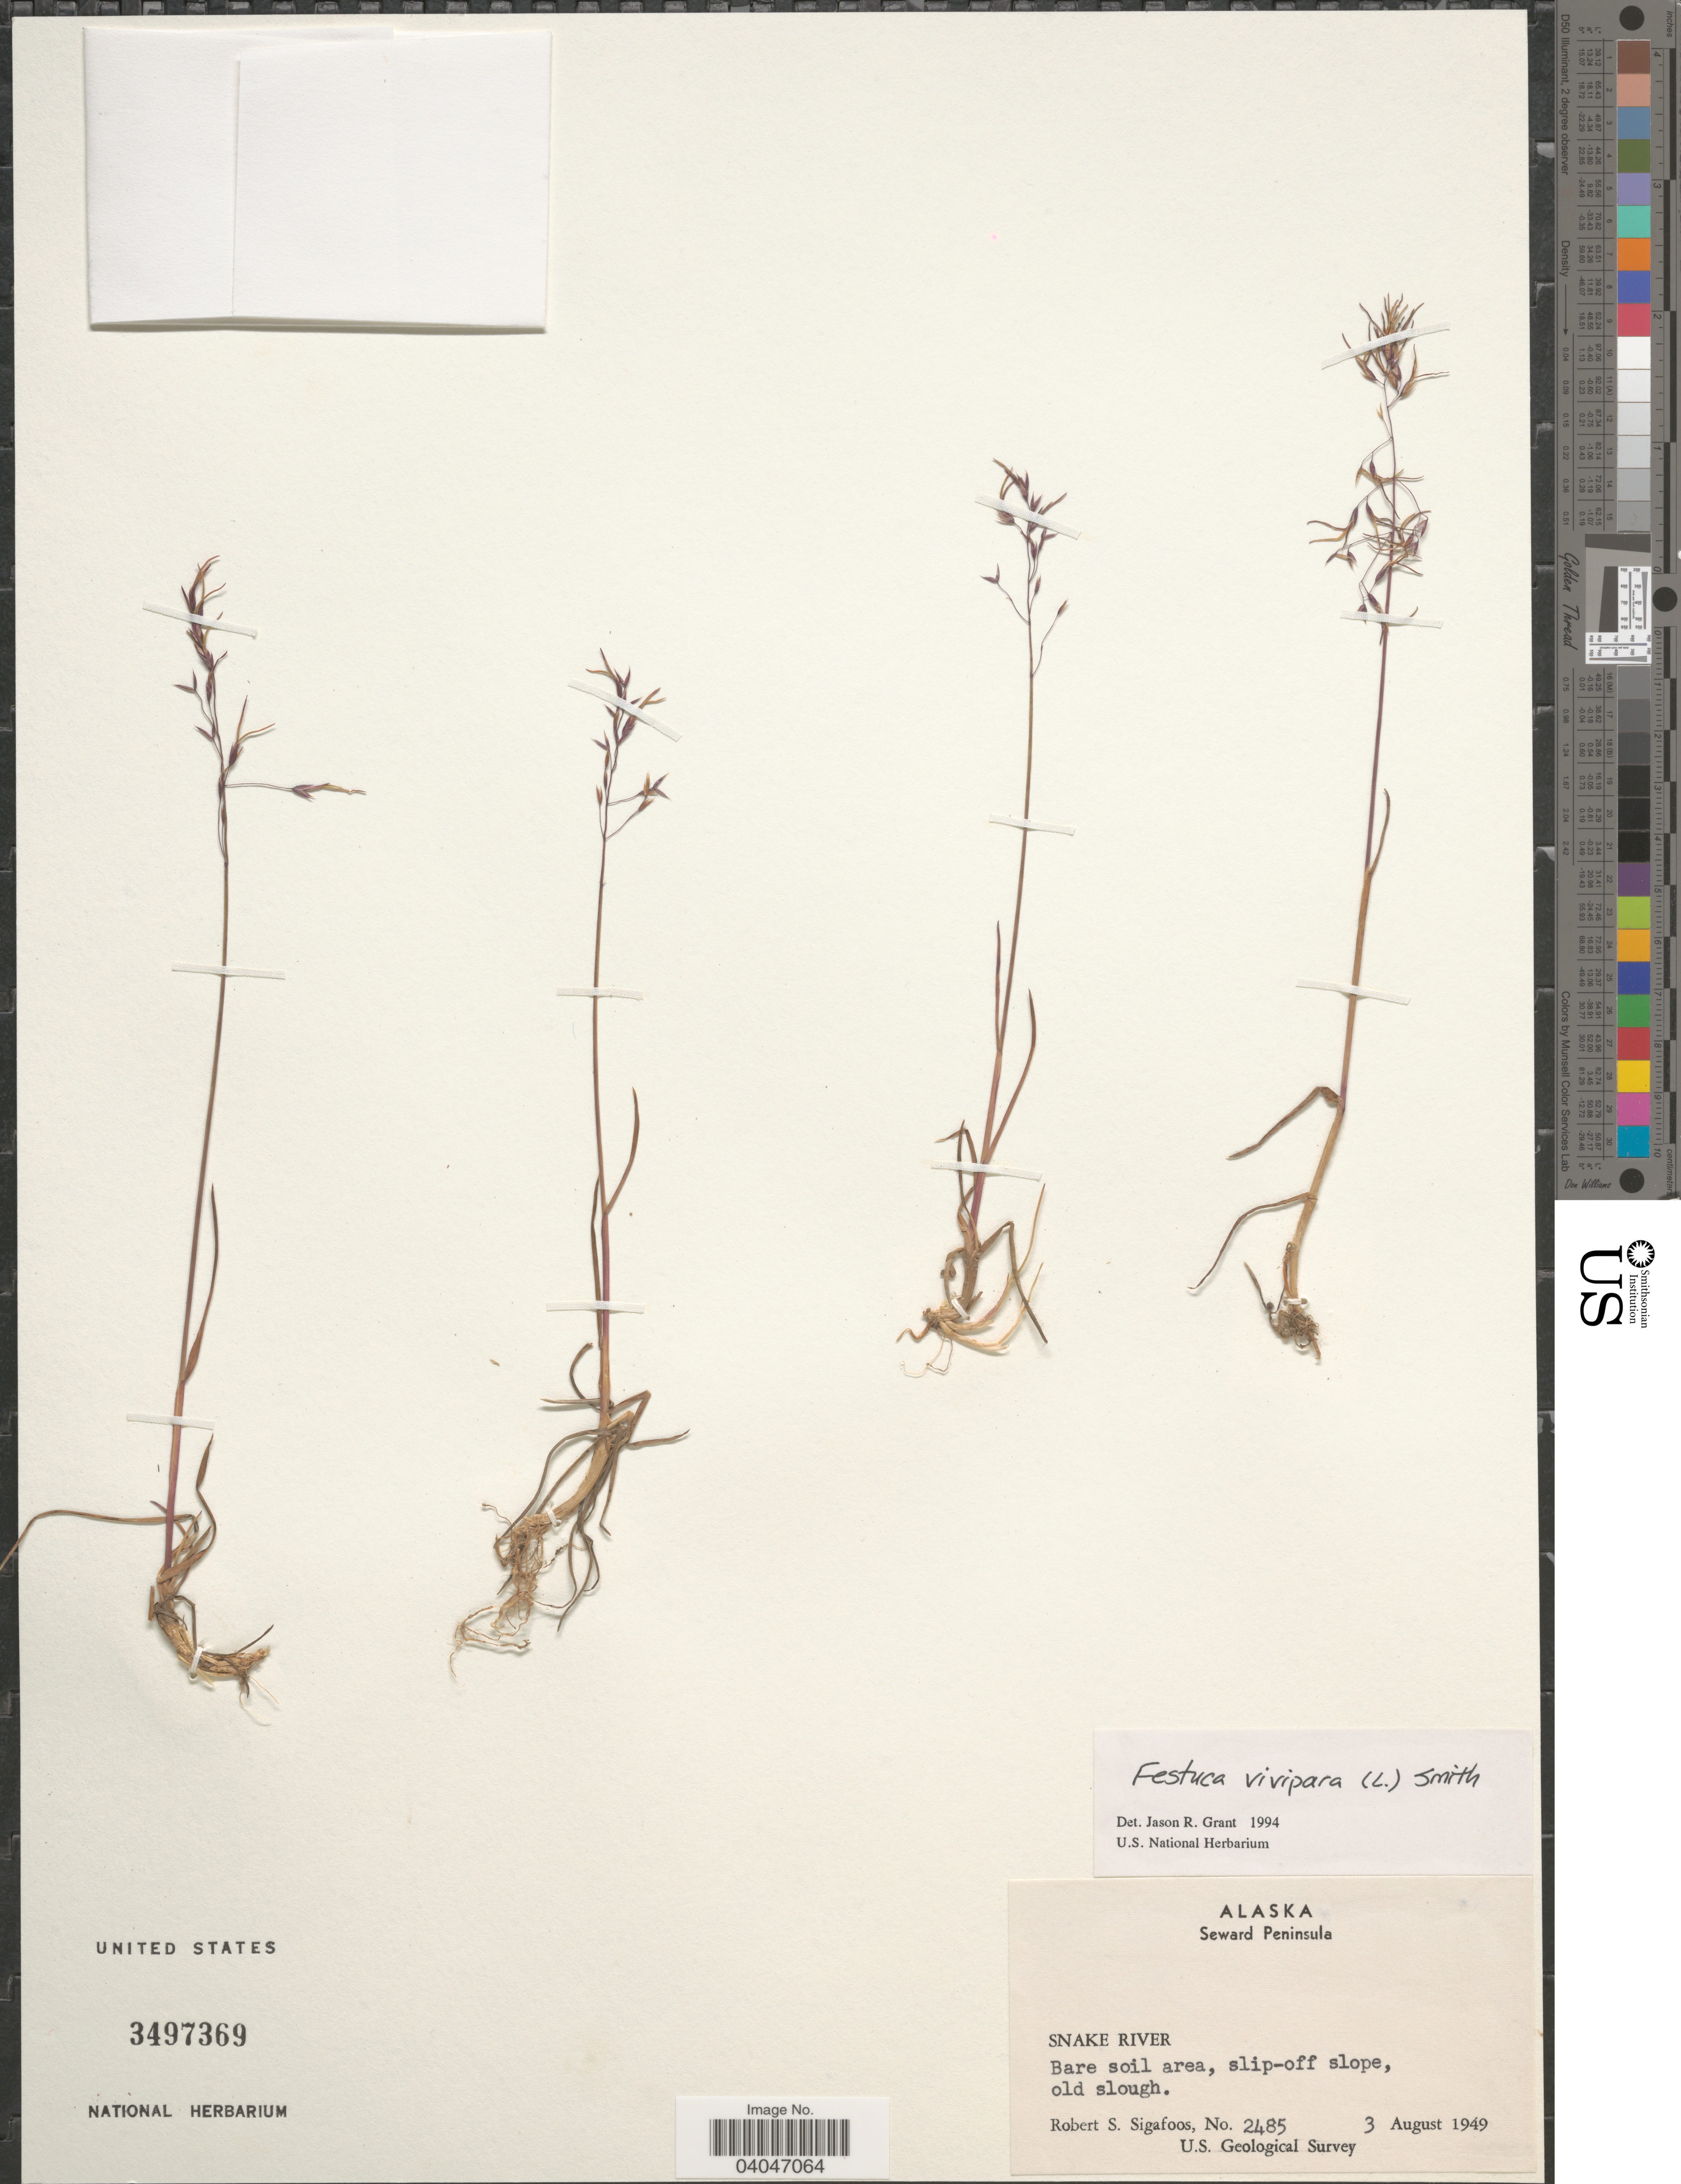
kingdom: Plantae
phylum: Tracheophyta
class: Liliopsida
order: Poales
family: Poaceae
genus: Festuca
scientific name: Festuca vivipara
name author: (L.) Sm.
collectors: R. Sigafoos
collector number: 2485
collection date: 1949-08-03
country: United States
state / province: Alaska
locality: Seward Peninsula. Snake River. Bare soil area, slip-off slope, old slough.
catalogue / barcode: US 3497369